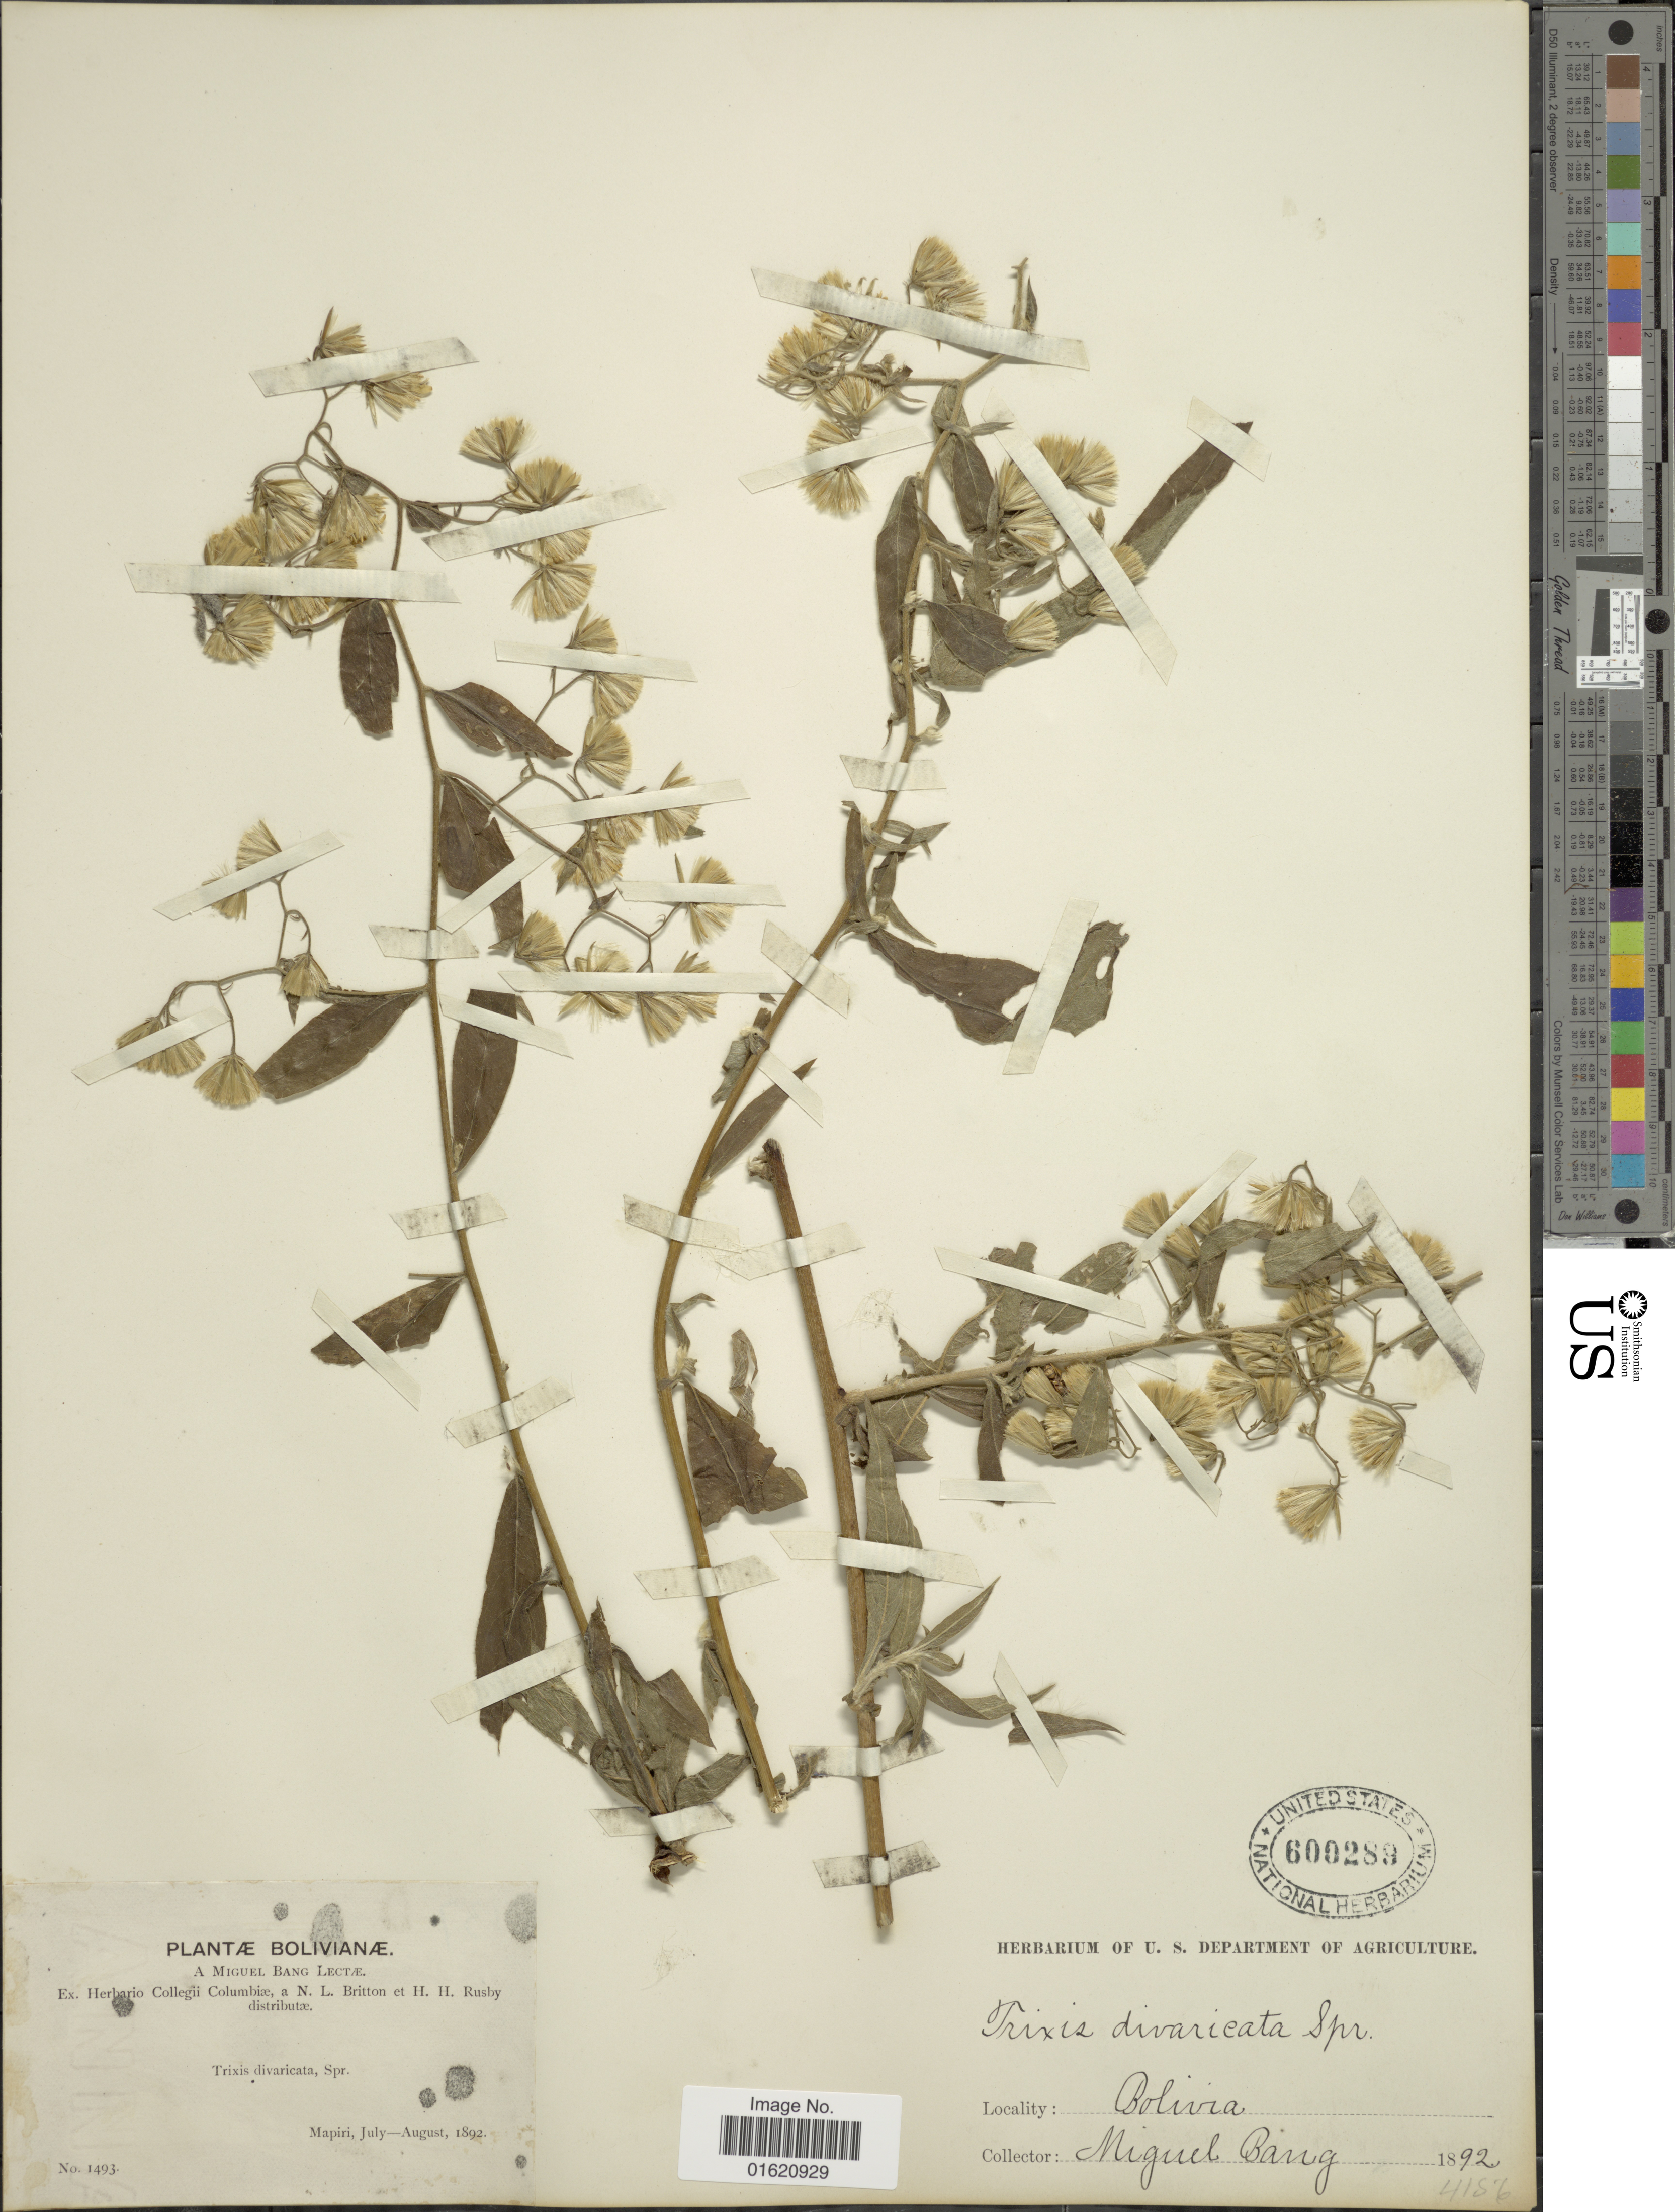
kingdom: Plantae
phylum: Tracheophyta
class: Magnoliopsida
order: Asterales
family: Asteraceae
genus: Trixis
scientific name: Trixis antimenorrhoea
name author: (Schrank) Mart. ex Kuntze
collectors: M. Bang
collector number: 1493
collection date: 1892-07/1892-08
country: Bolivia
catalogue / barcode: US 600289